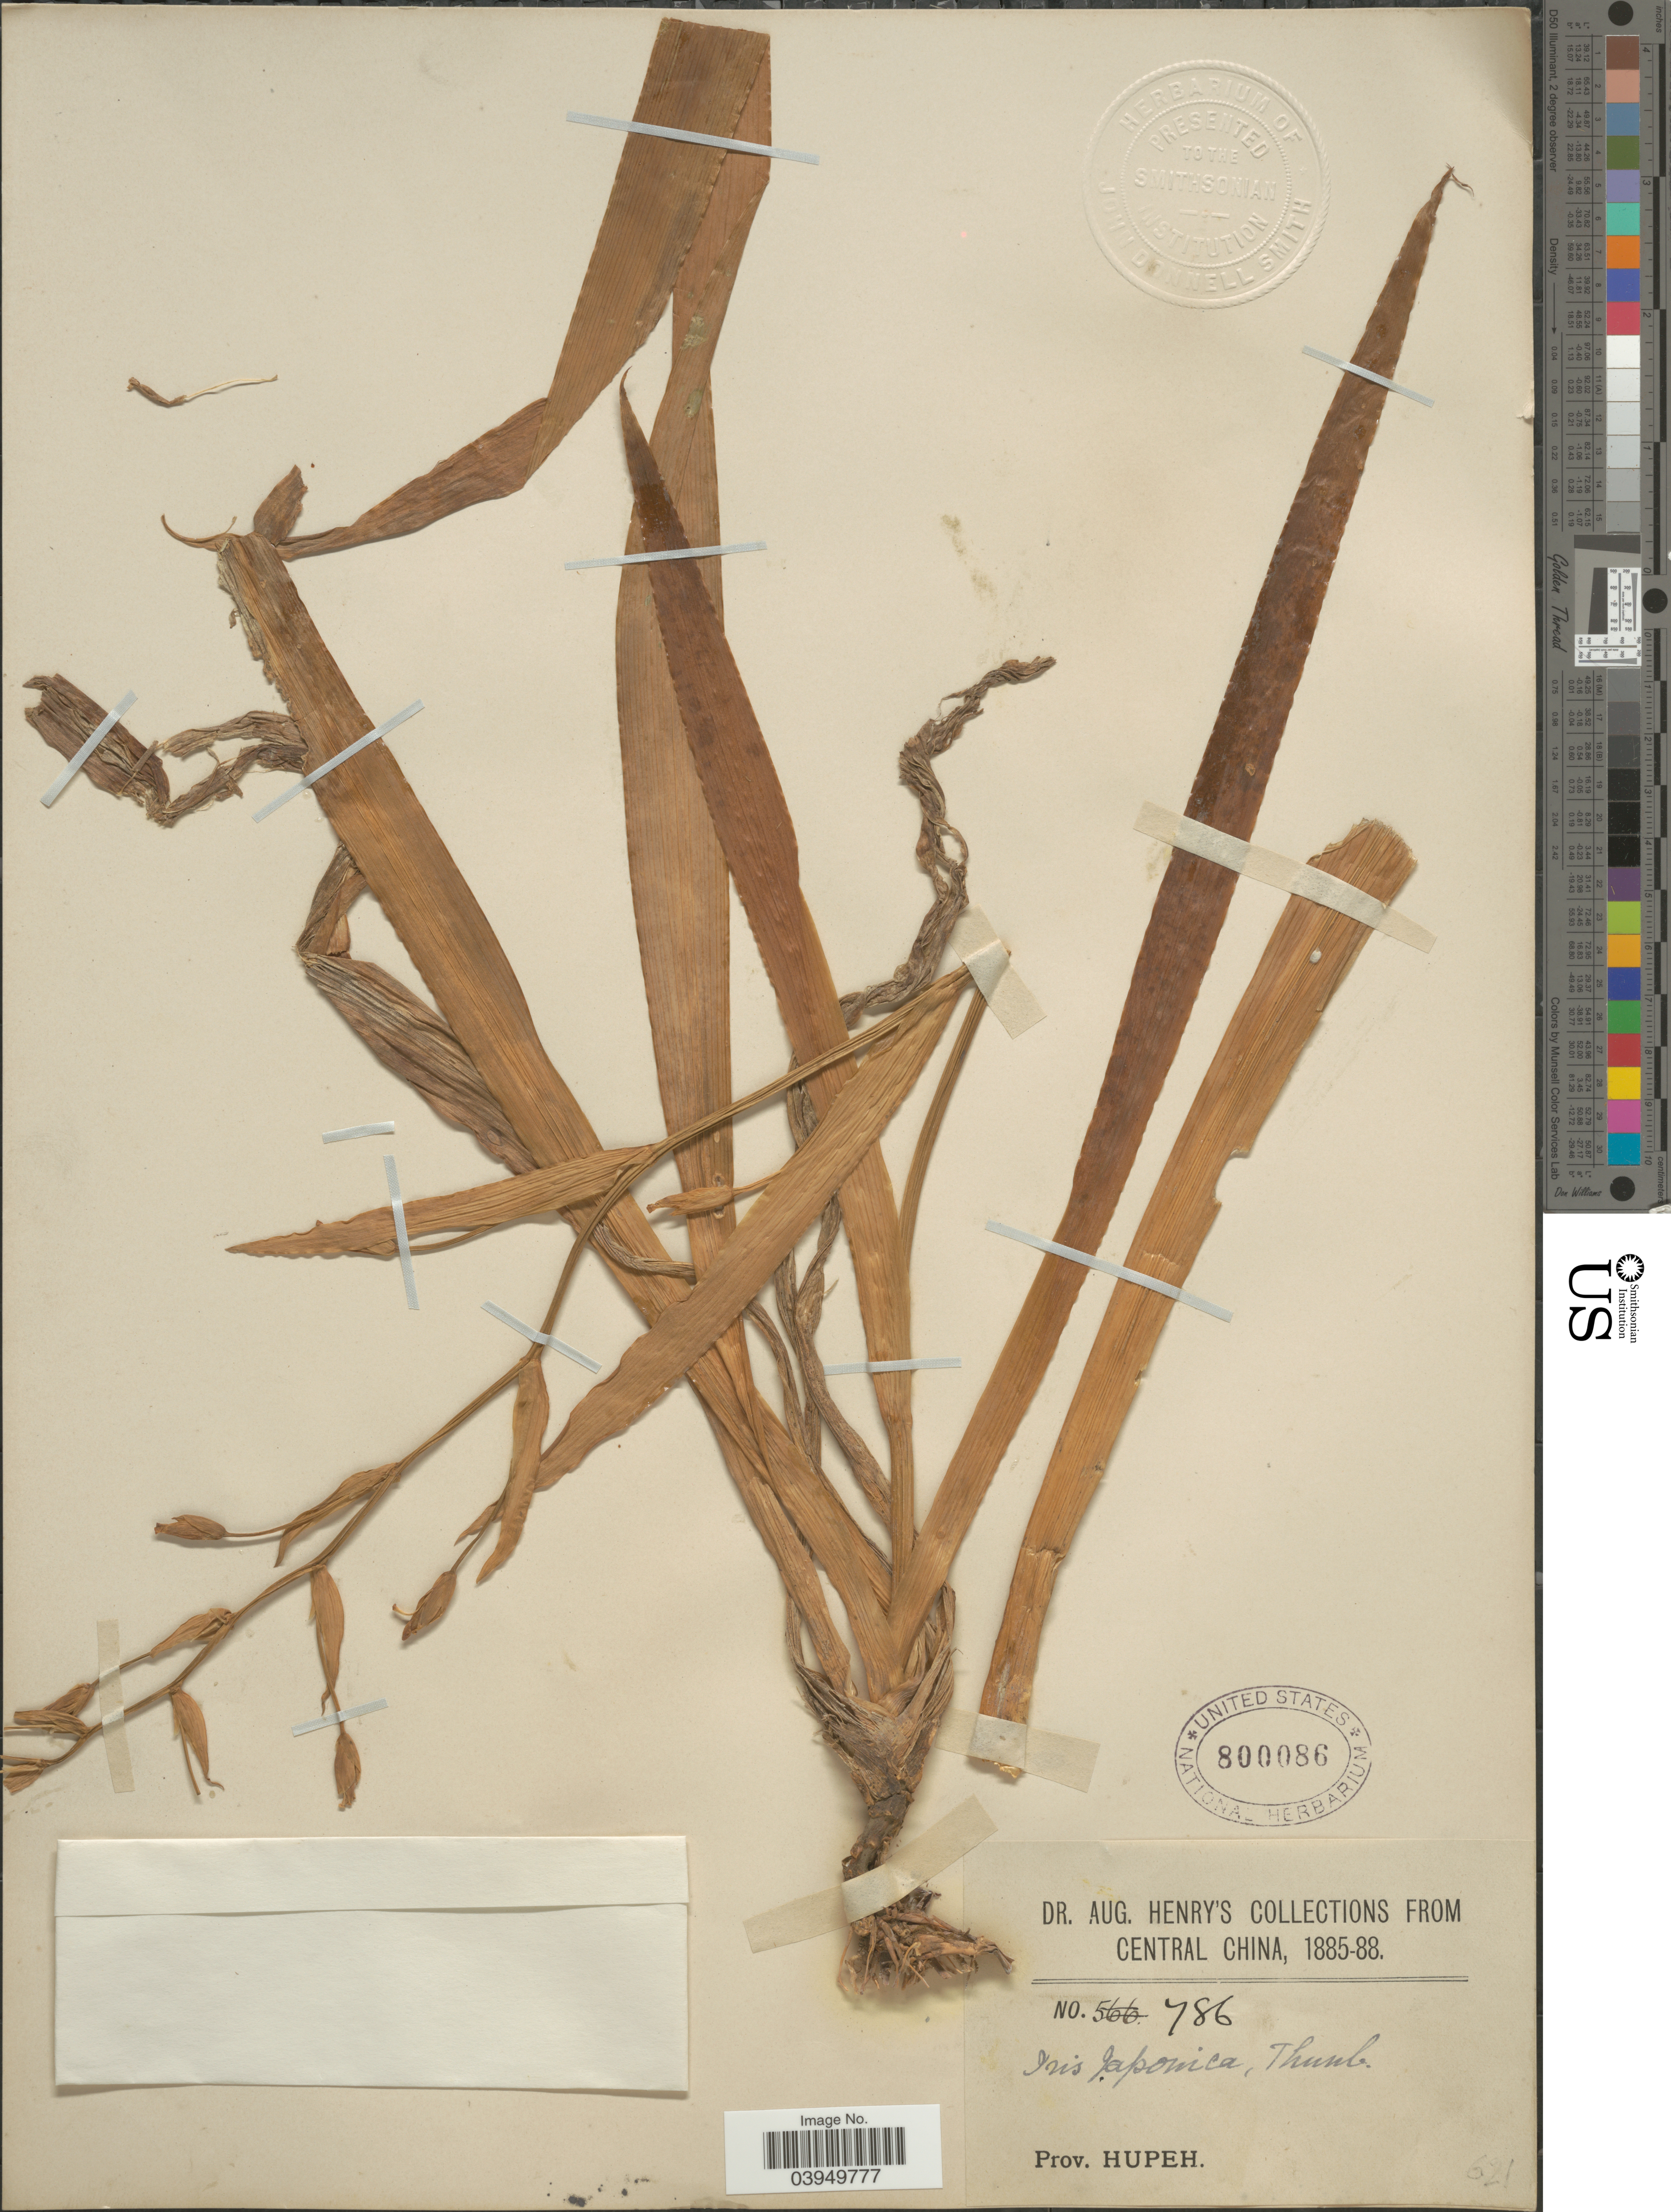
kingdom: Plantae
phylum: Tracheophyta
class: Liliopsida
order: Asparagales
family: Iridaceae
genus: Iris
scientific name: Iris japonica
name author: Thunb.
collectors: A. Henry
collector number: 786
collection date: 1885/1888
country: China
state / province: Hubei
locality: Central China. Prov. Hupeh.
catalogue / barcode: US 800086